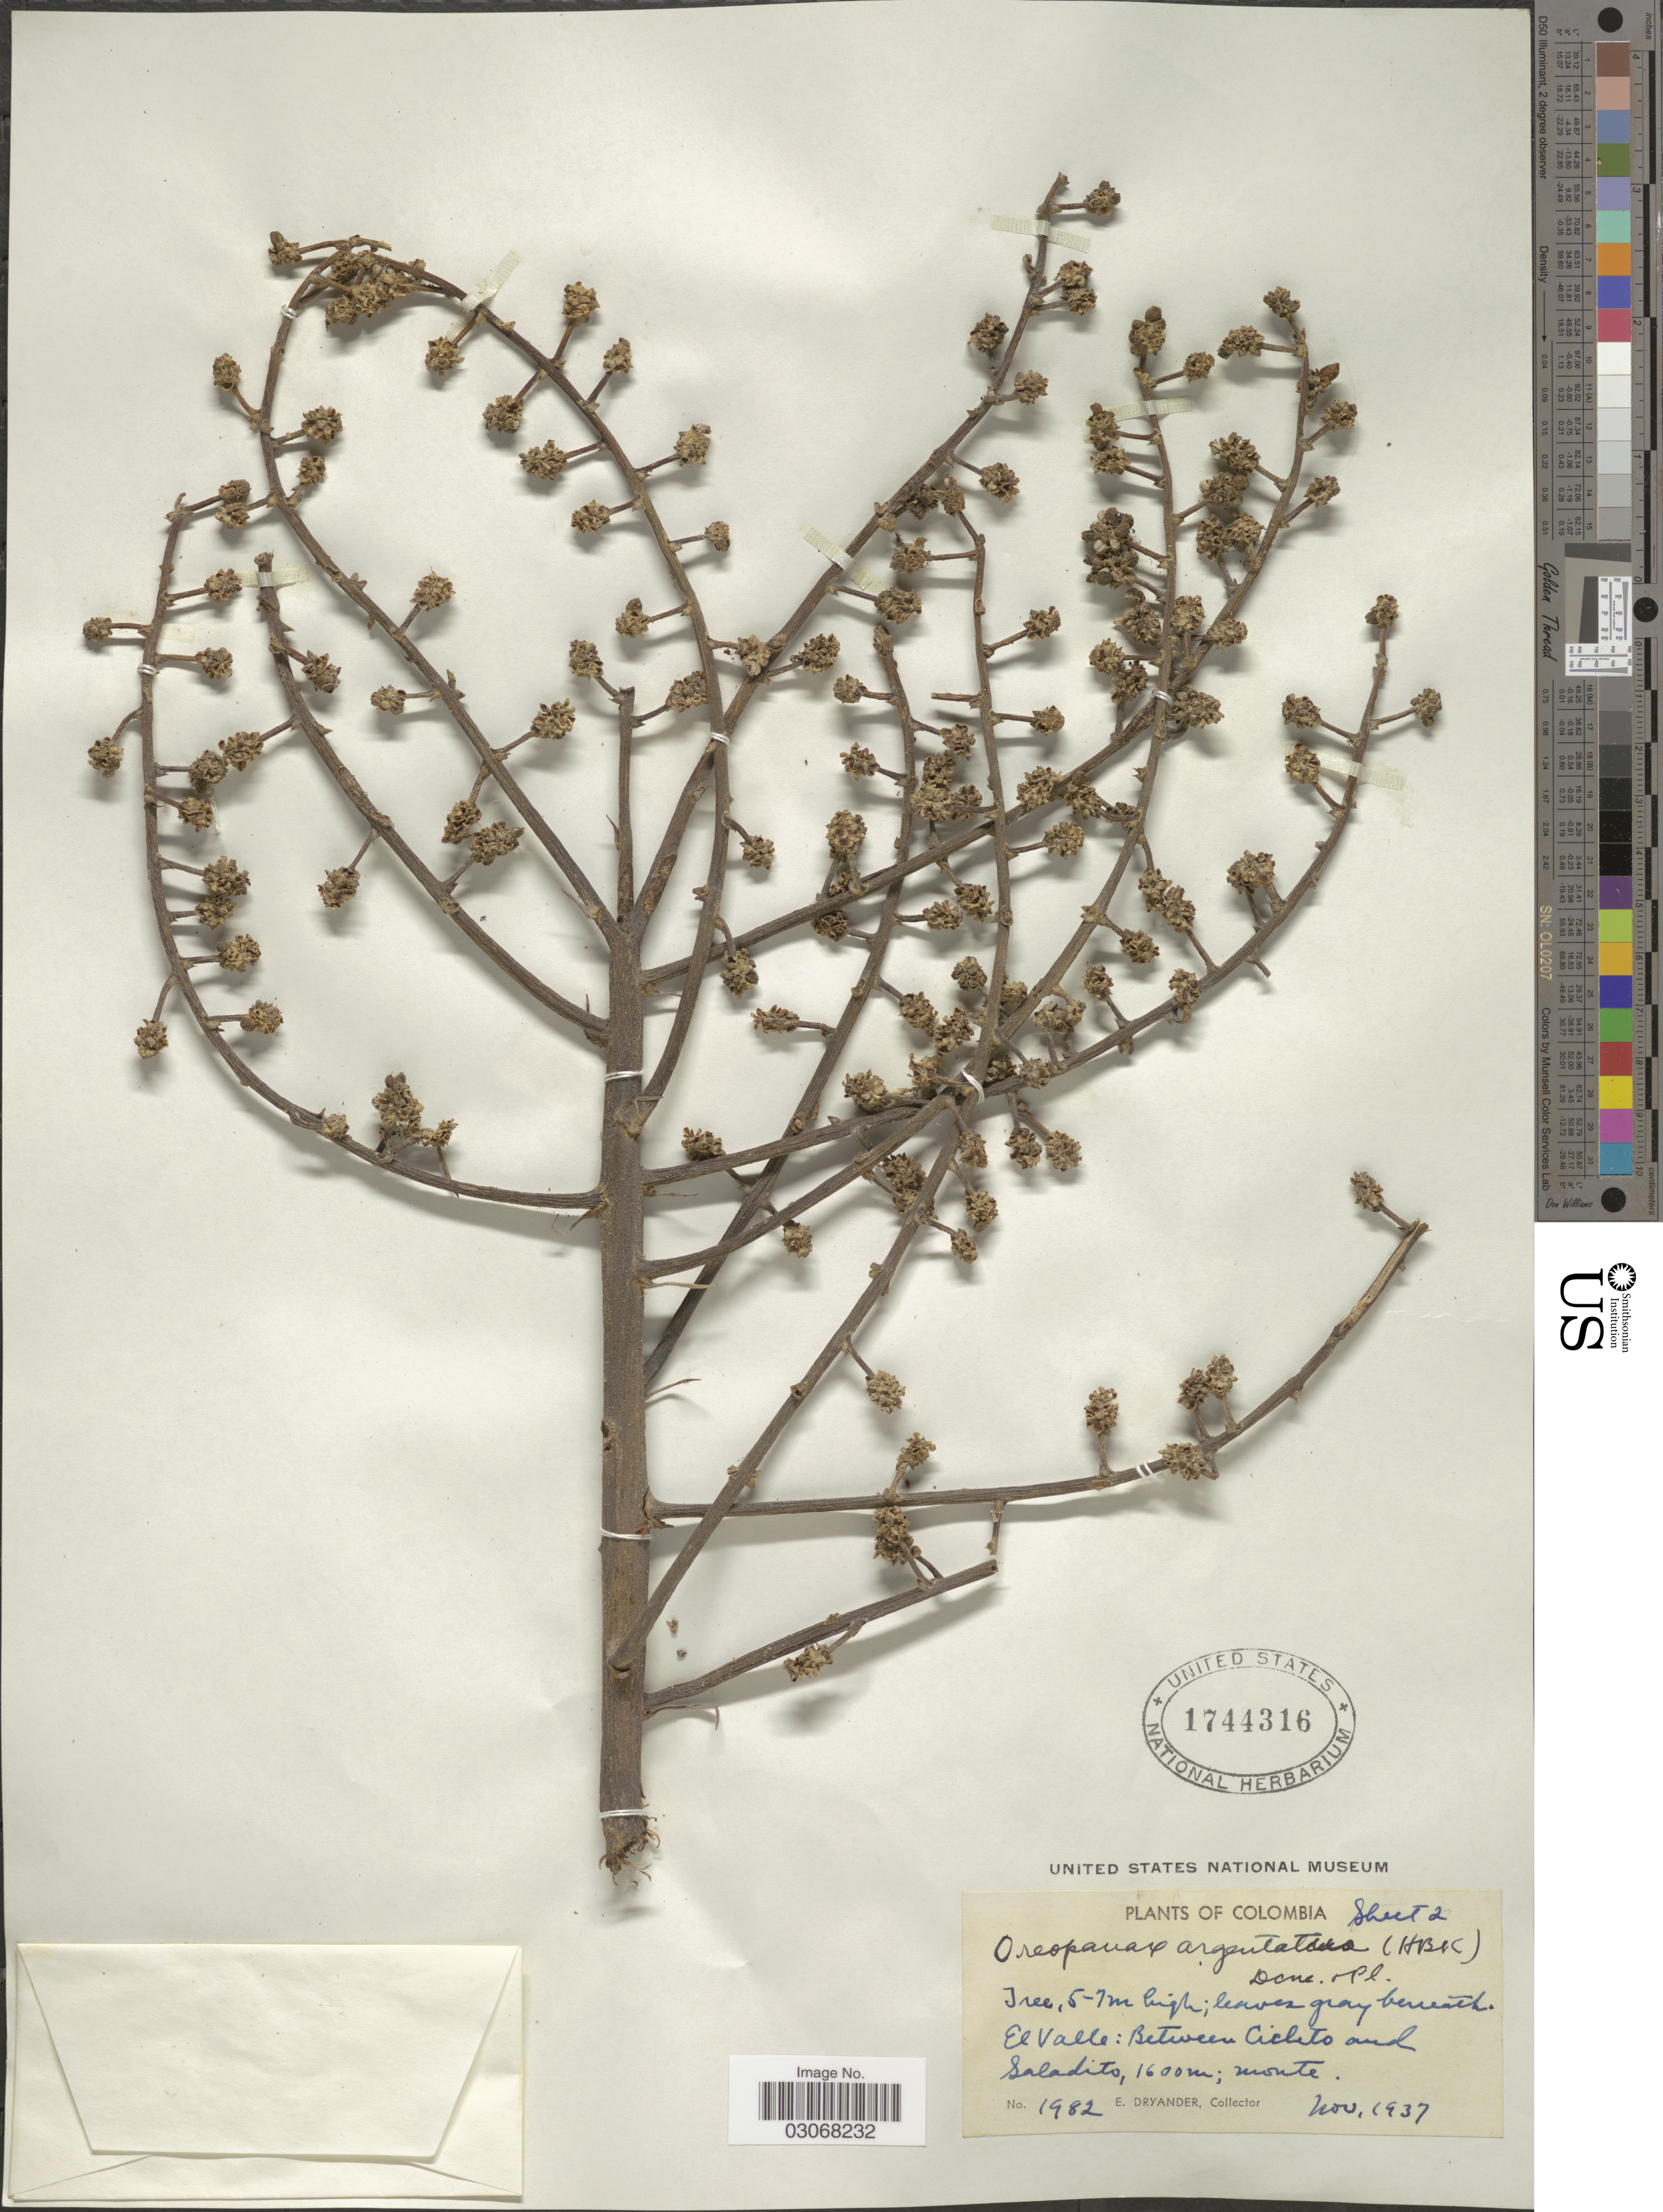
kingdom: Plantae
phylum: Tracheophyta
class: Magnoliopsida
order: Apiales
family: Araliaceae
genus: Oreopanax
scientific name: Oreopanax sp.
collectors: E. Dryander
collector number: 1982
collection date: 1937-11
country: Colombia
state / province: Valle del Cauca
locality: El Valle: Between Ciclito and Saladito.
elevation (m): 1600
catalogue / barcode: US 1744316